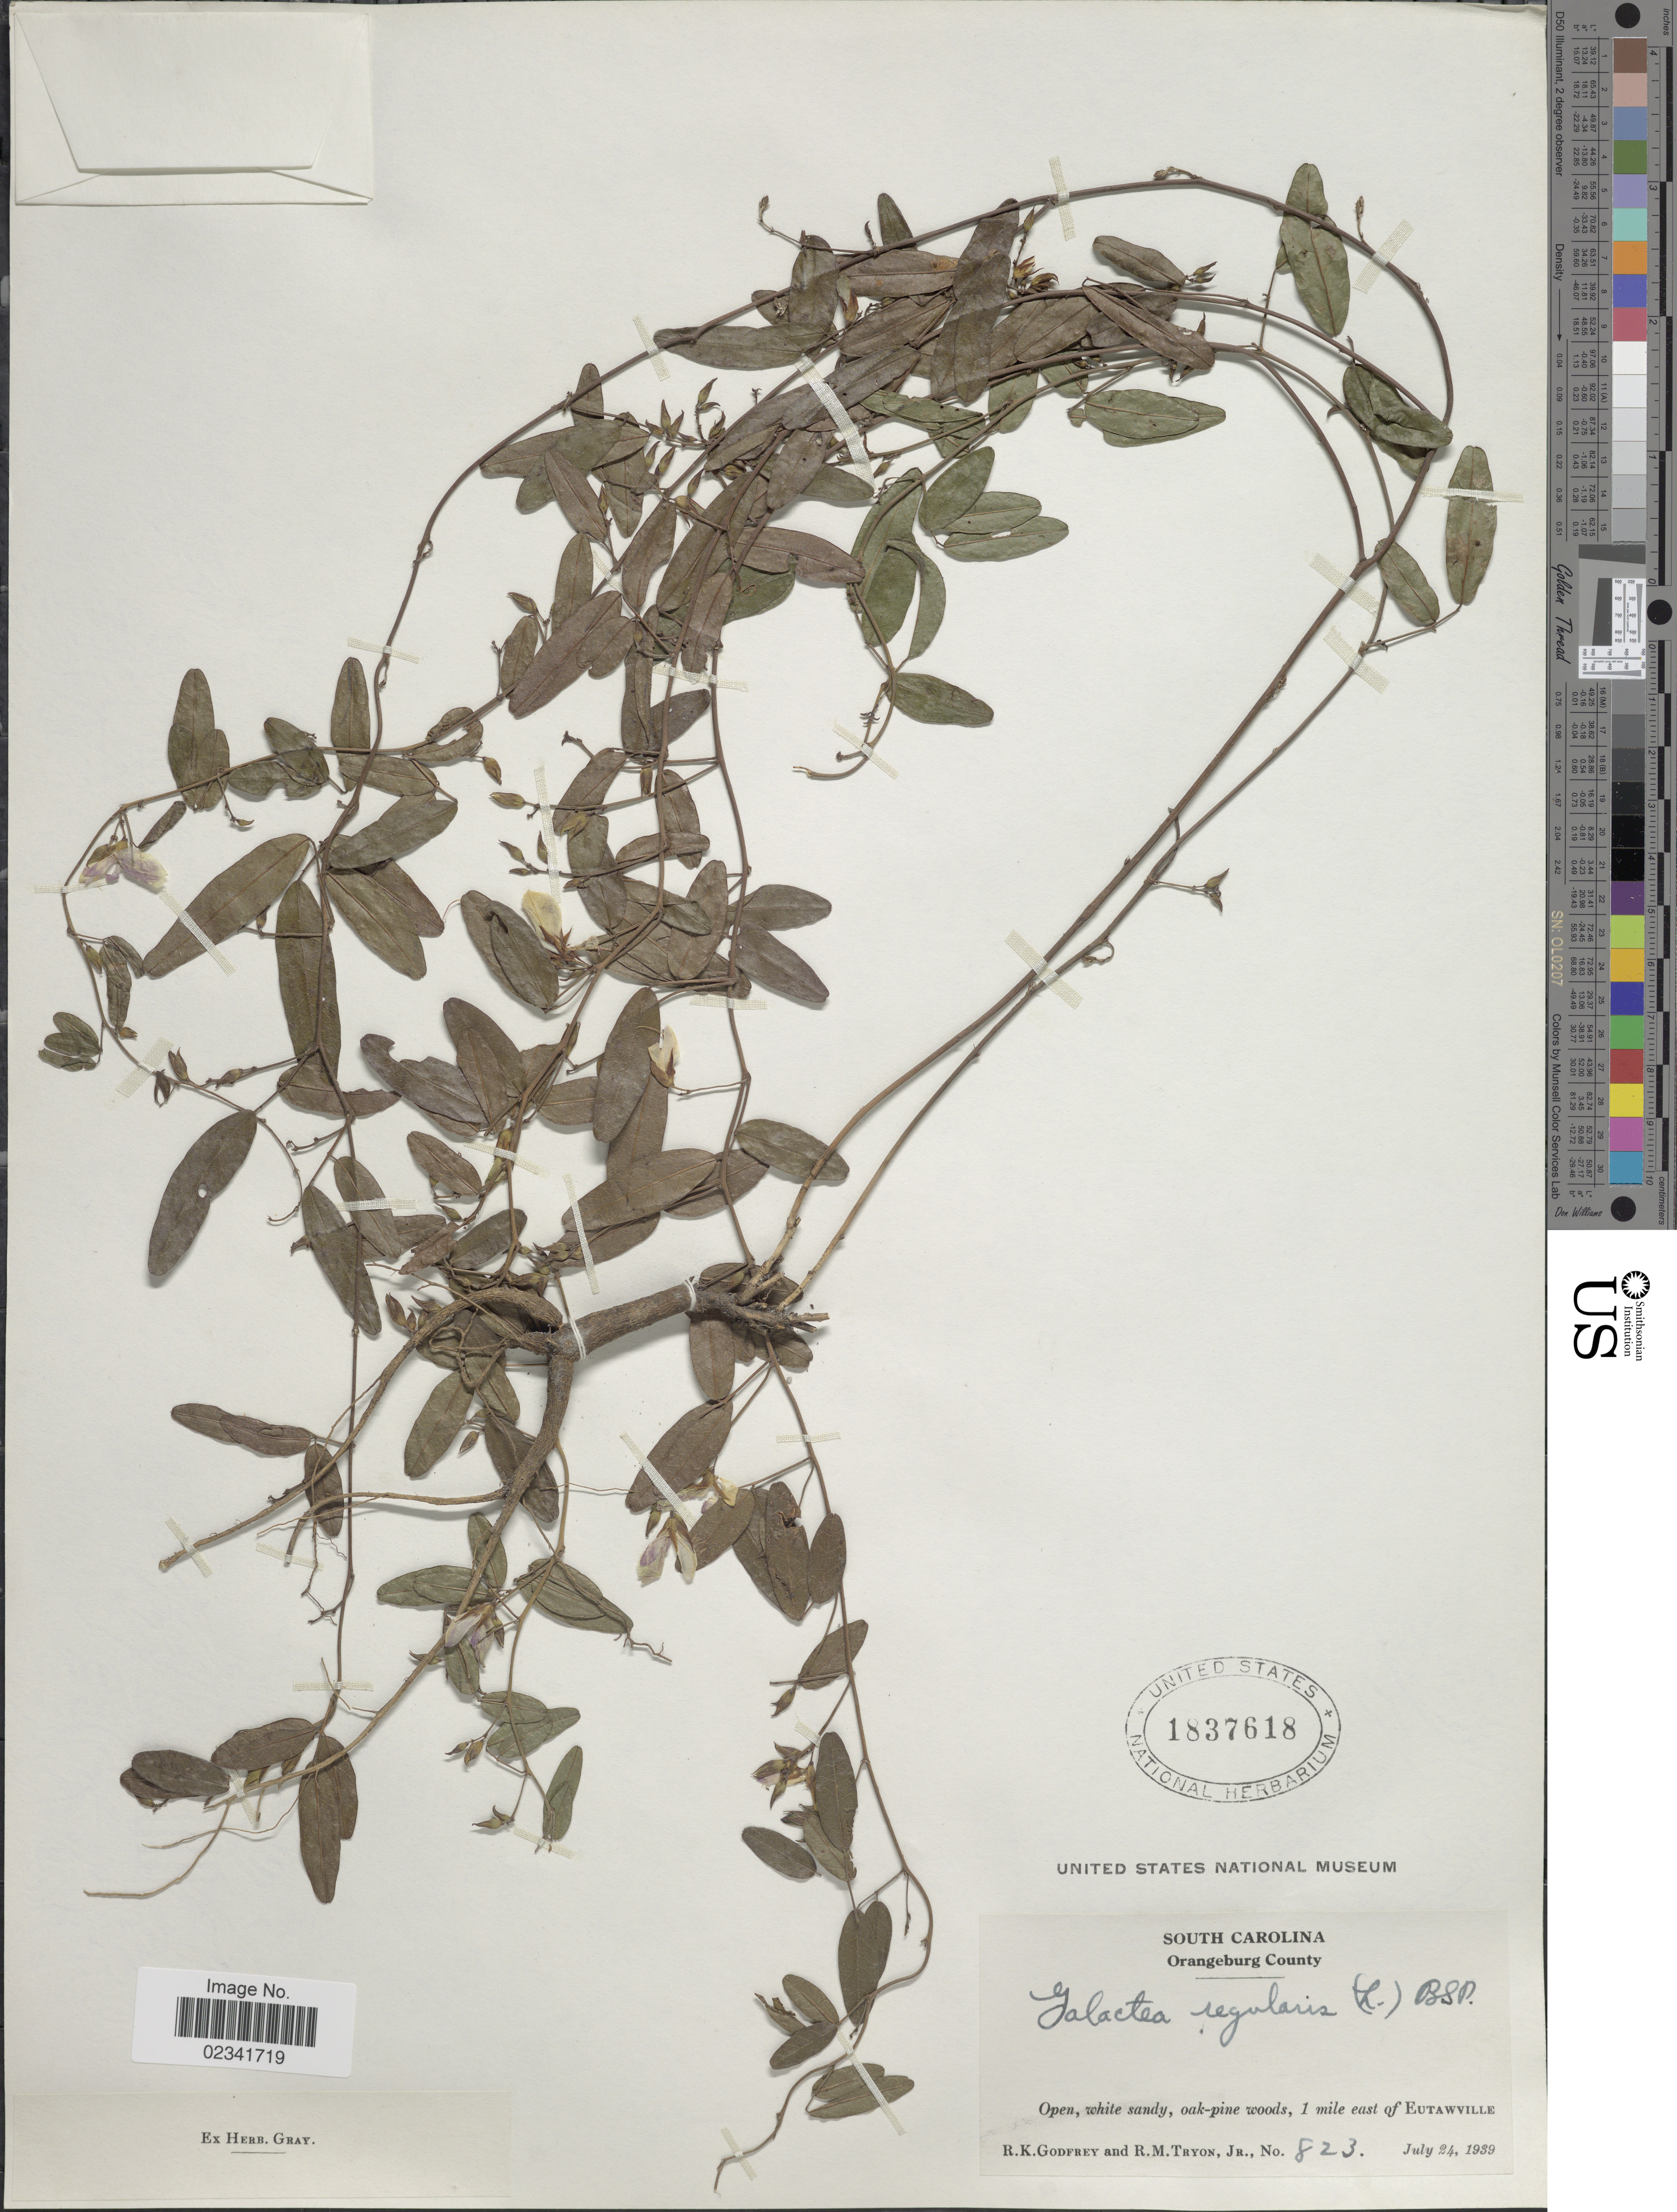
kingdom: Plantae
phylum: Tracheophyta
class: Magnoliopsida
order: Fabales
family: Fabaceae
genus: Galactia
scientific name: Galactia regularis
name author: (L.) Britton, Stearns & Poggenb.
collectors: R. K. Godfrey & R. M. Tryon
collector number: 823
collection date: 1939-07-24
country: United States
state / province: South Carolina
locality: Orangeburg County, 1 mile east of Eutawville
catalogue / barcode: US 1837618